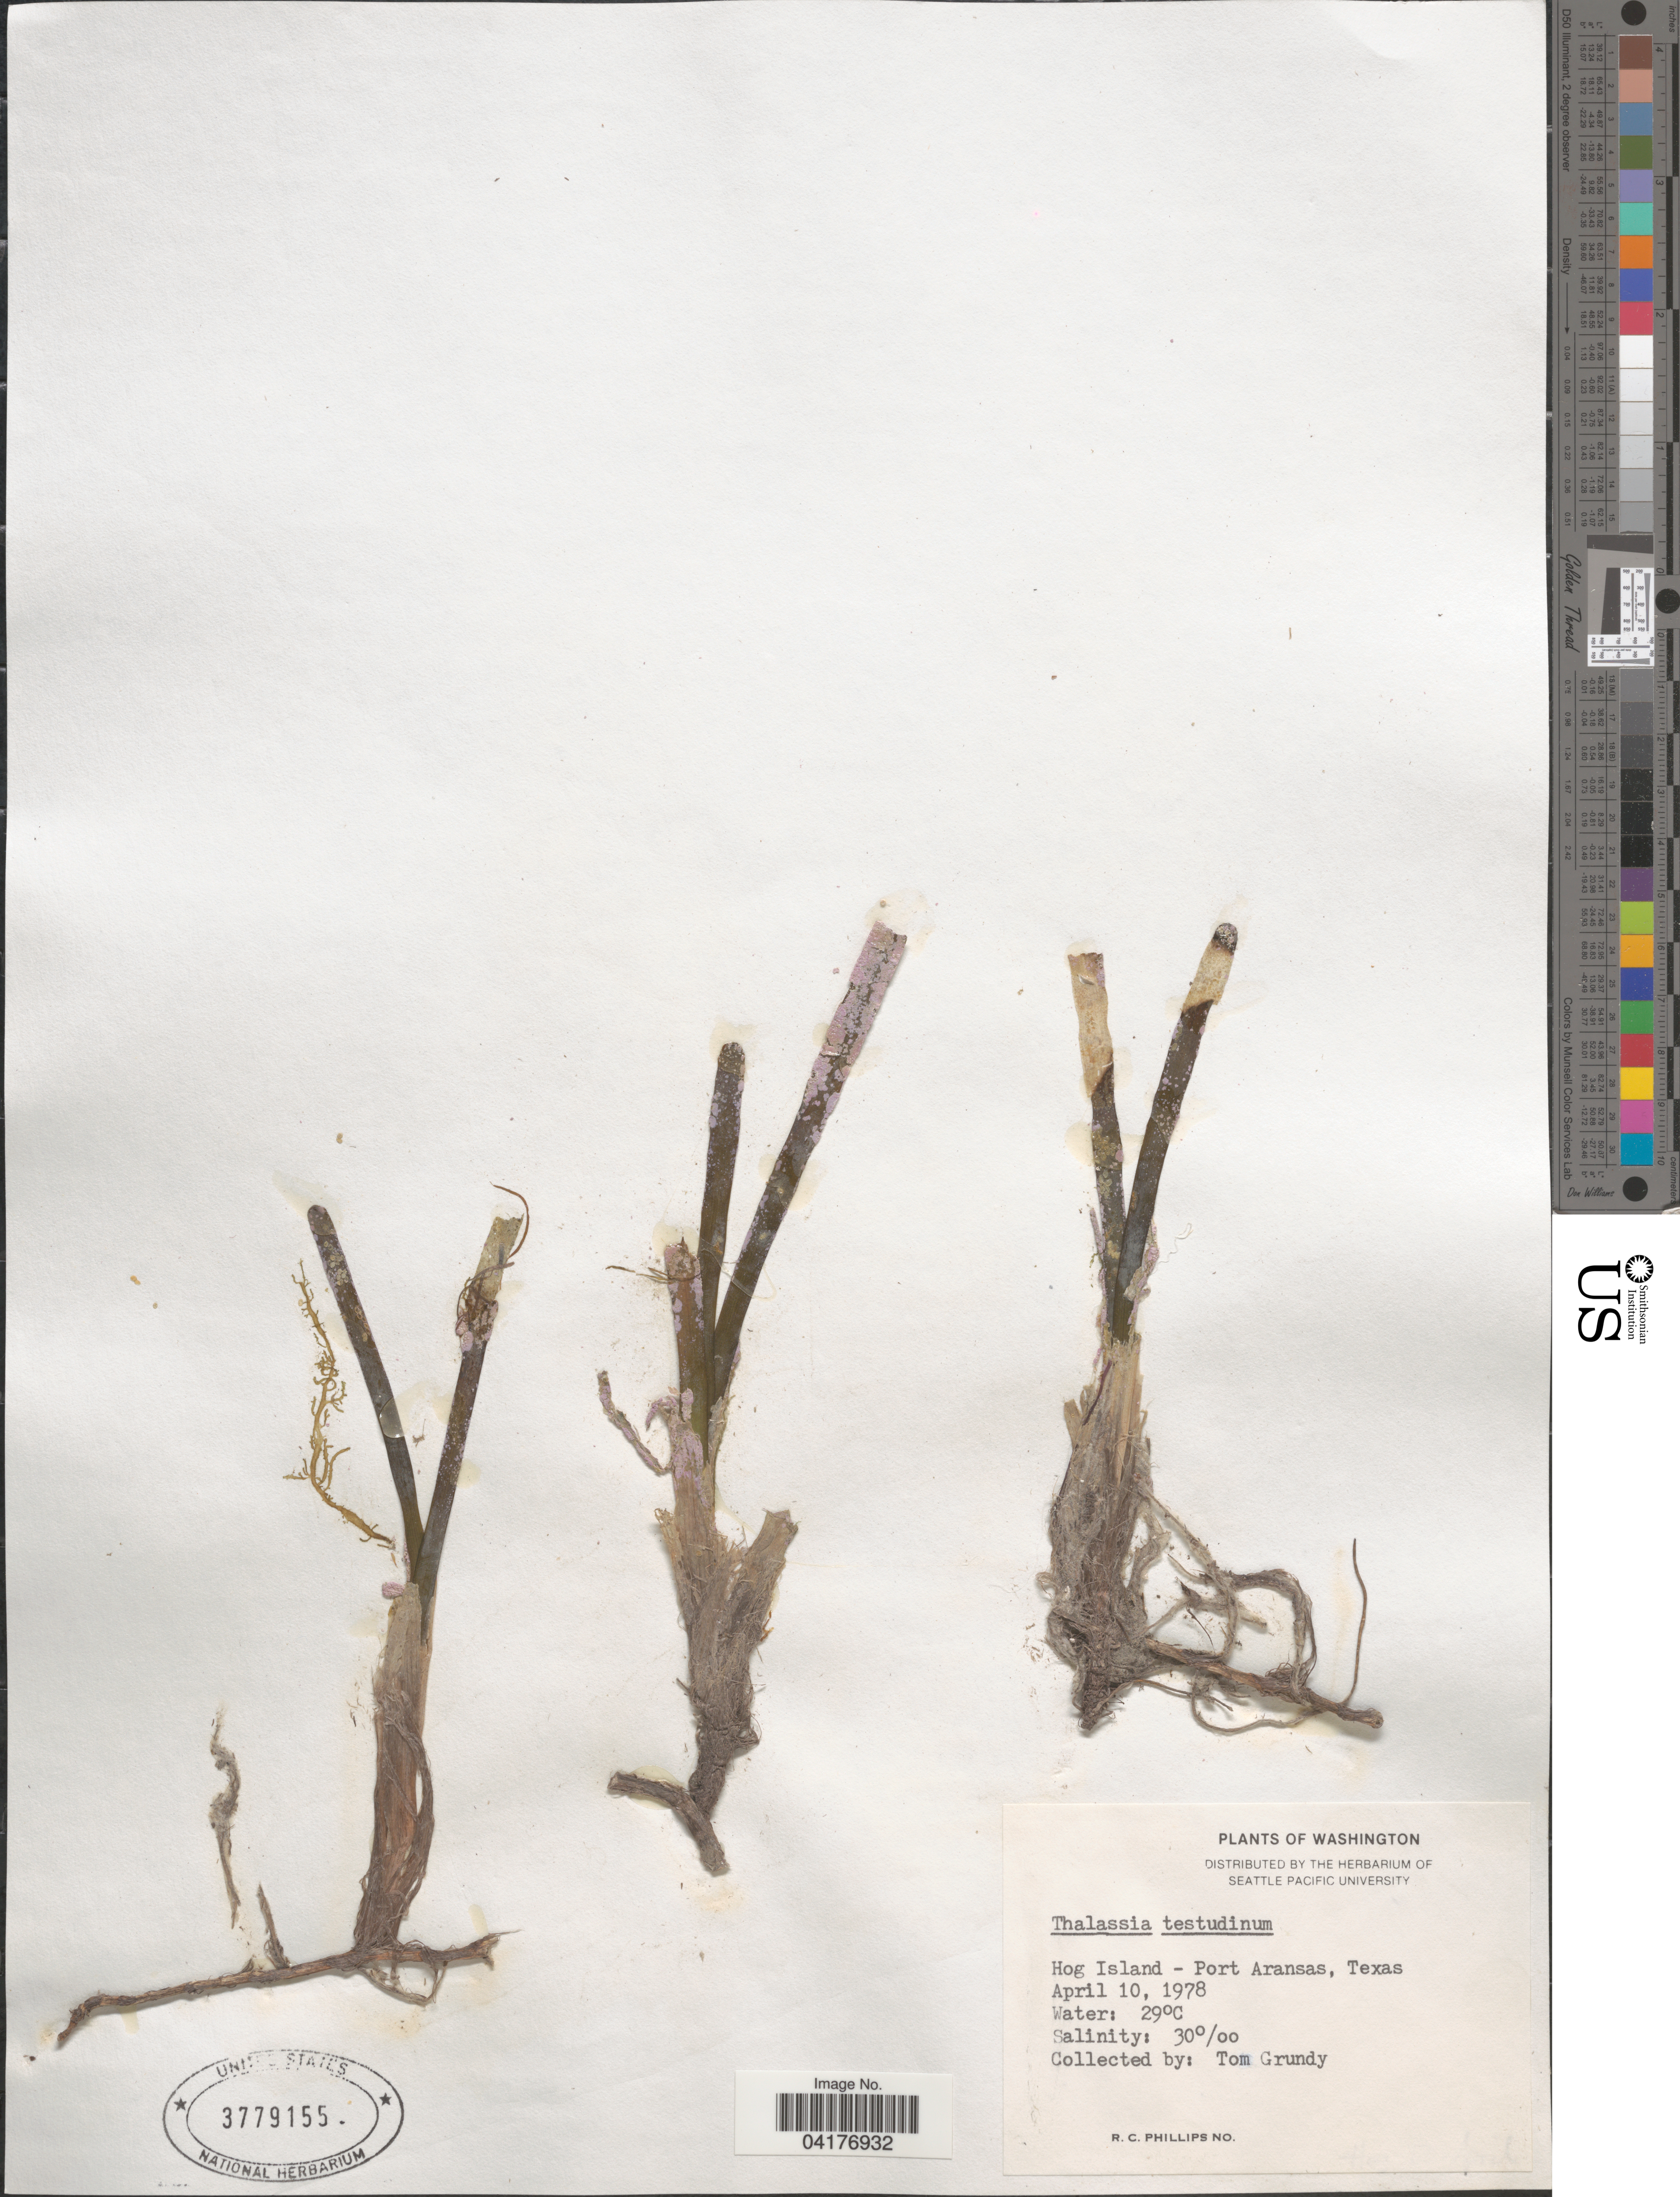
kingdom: Plantae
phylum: Tracheophyta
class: Liliopsida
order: Alismatales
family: Hydrocharitaceae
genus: Thalassia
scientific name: Thalassia testudinum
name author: Banks & Sol. ex K.D. Koenig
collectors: T. Grundy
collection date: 1978-04-10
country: United States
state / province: Texas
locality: Hog Island -- Port Aransas.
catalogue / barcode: US 3779155